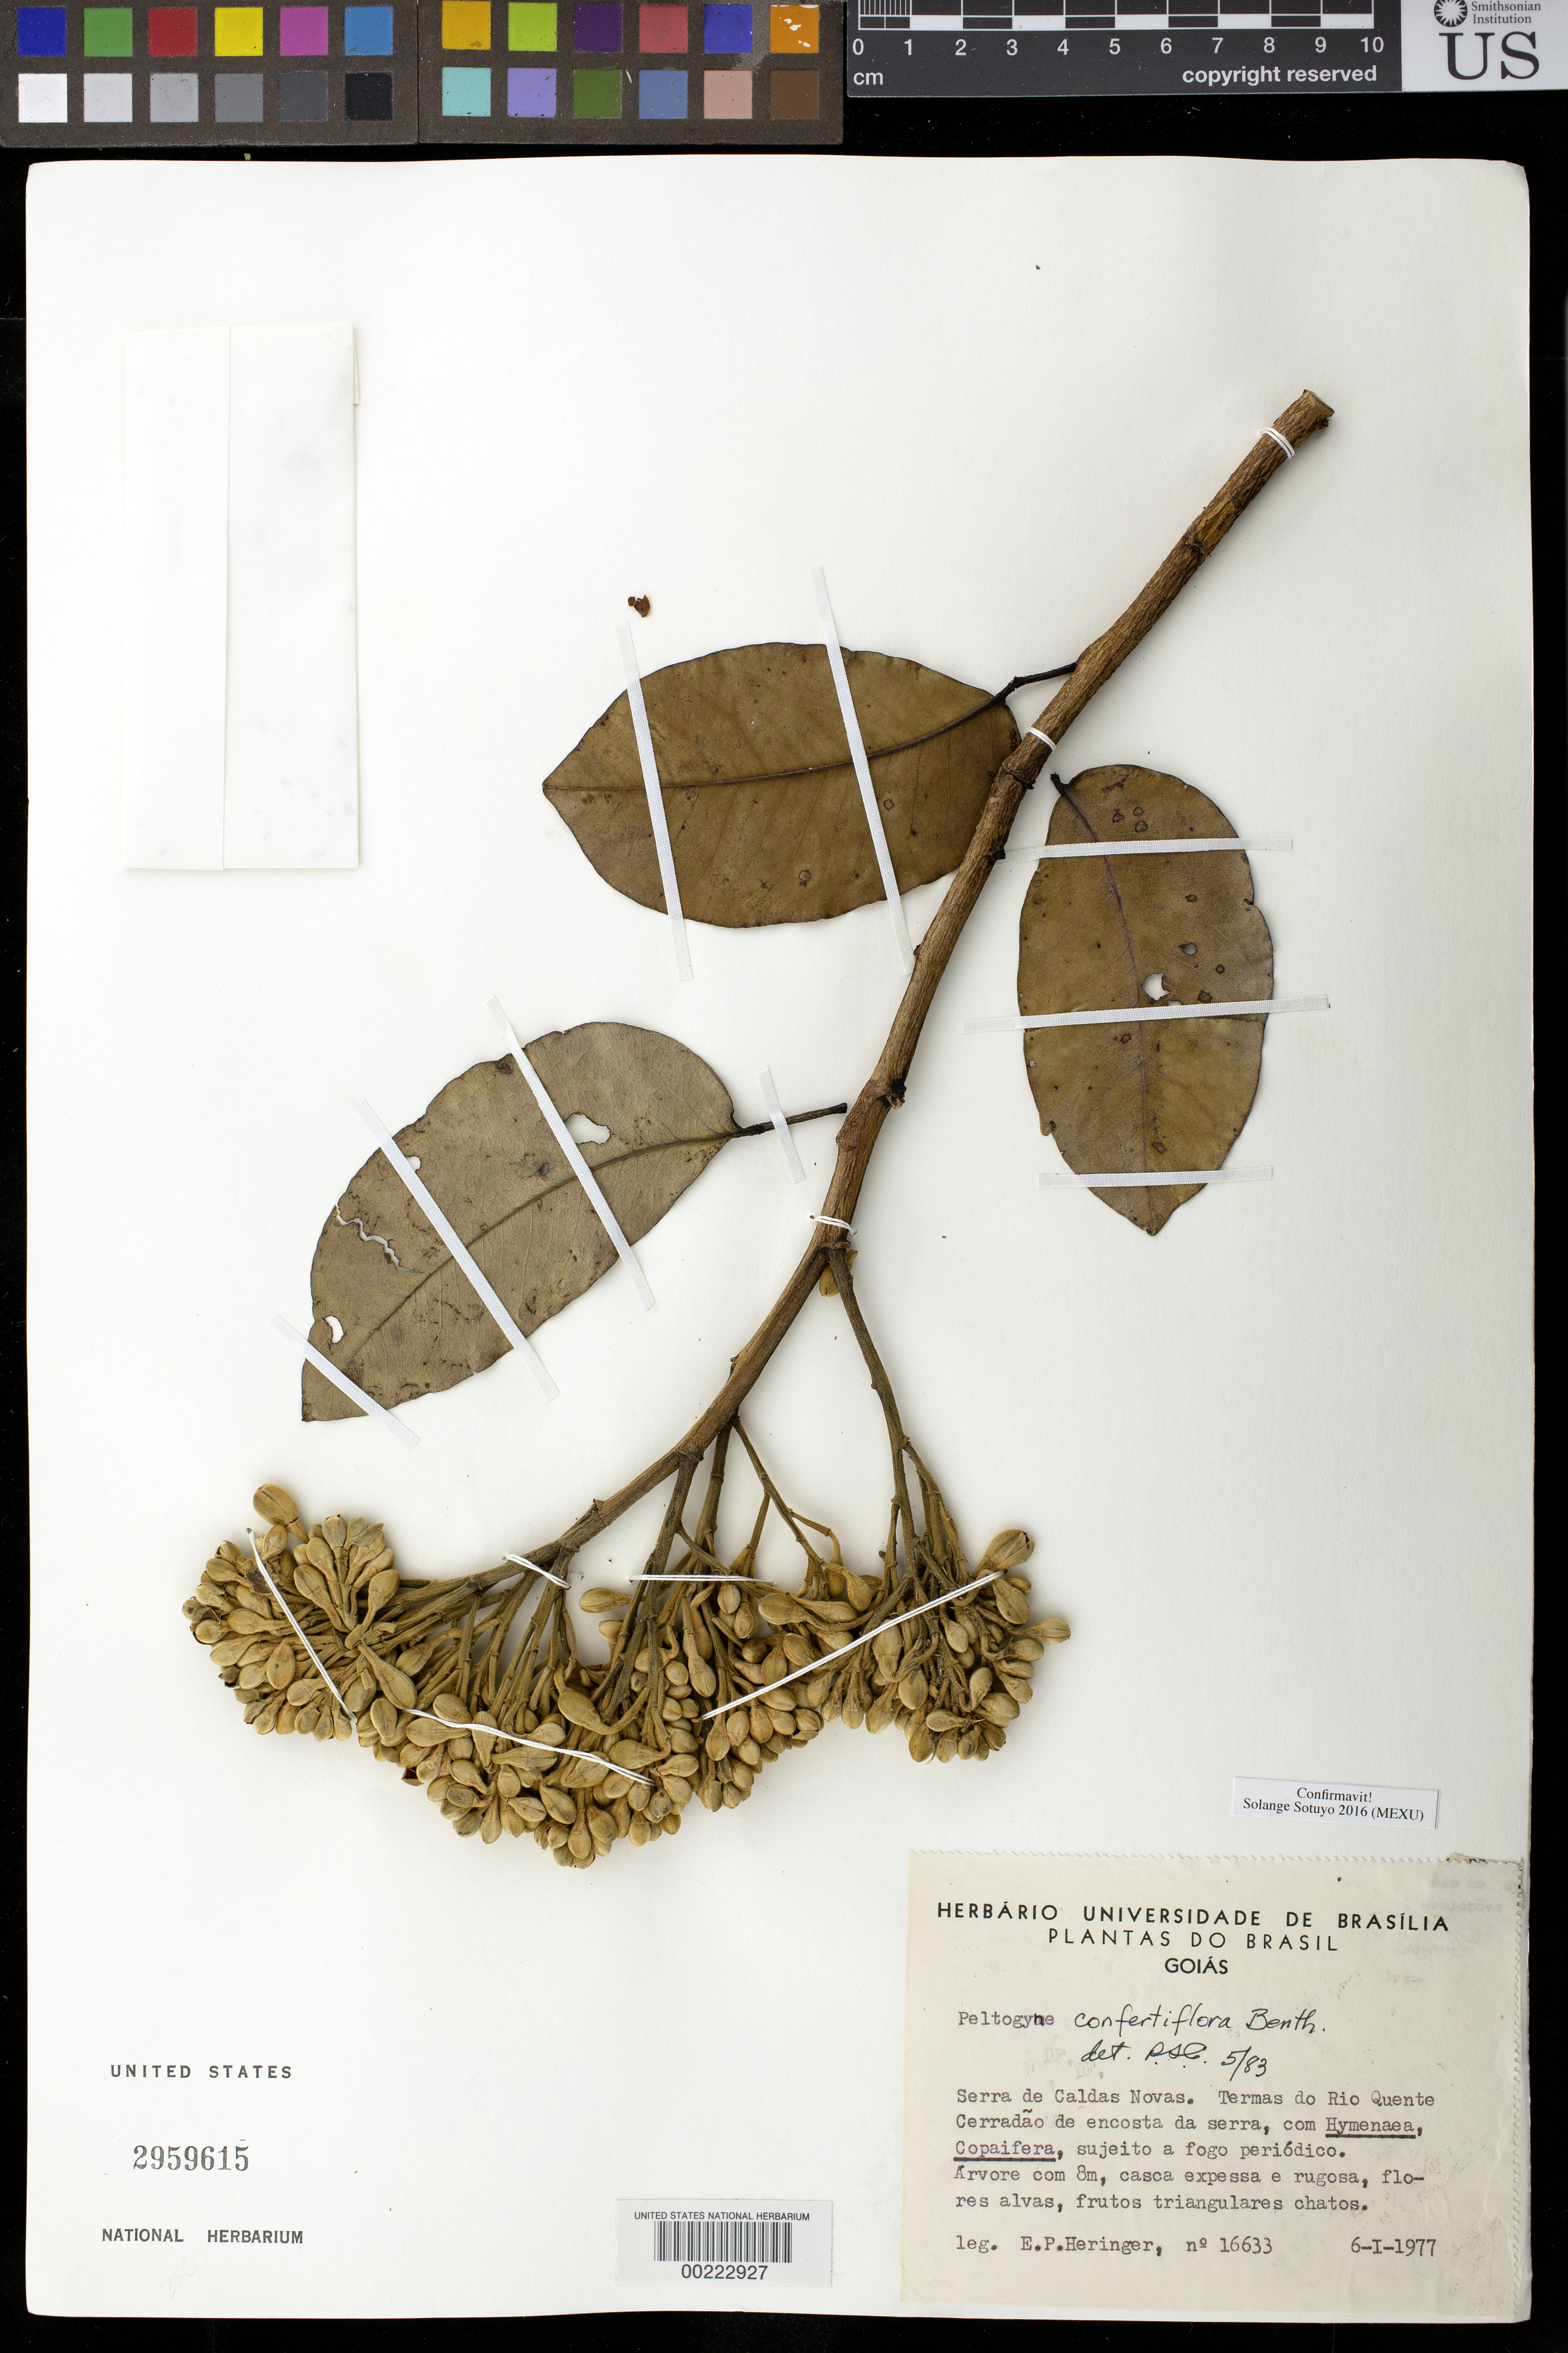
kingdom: Plantae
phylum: Tracheophyta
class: Magnoliopsida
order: Fabales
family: Fabaceae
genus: Peltogyne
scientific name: Peltogyne confertiflora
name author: (Mart. ex Hayne) Benth.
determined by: Sotuyo, Solange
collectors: E. P. Heringer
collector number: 16633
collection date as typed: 06 Jan 1977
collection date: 1977-01-06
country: Brazil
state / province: Goiás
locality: Serra de caldas novas; termas do rio quente cerradao, back of serra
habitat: Subject to periodic fogs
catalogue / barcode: US 2959615